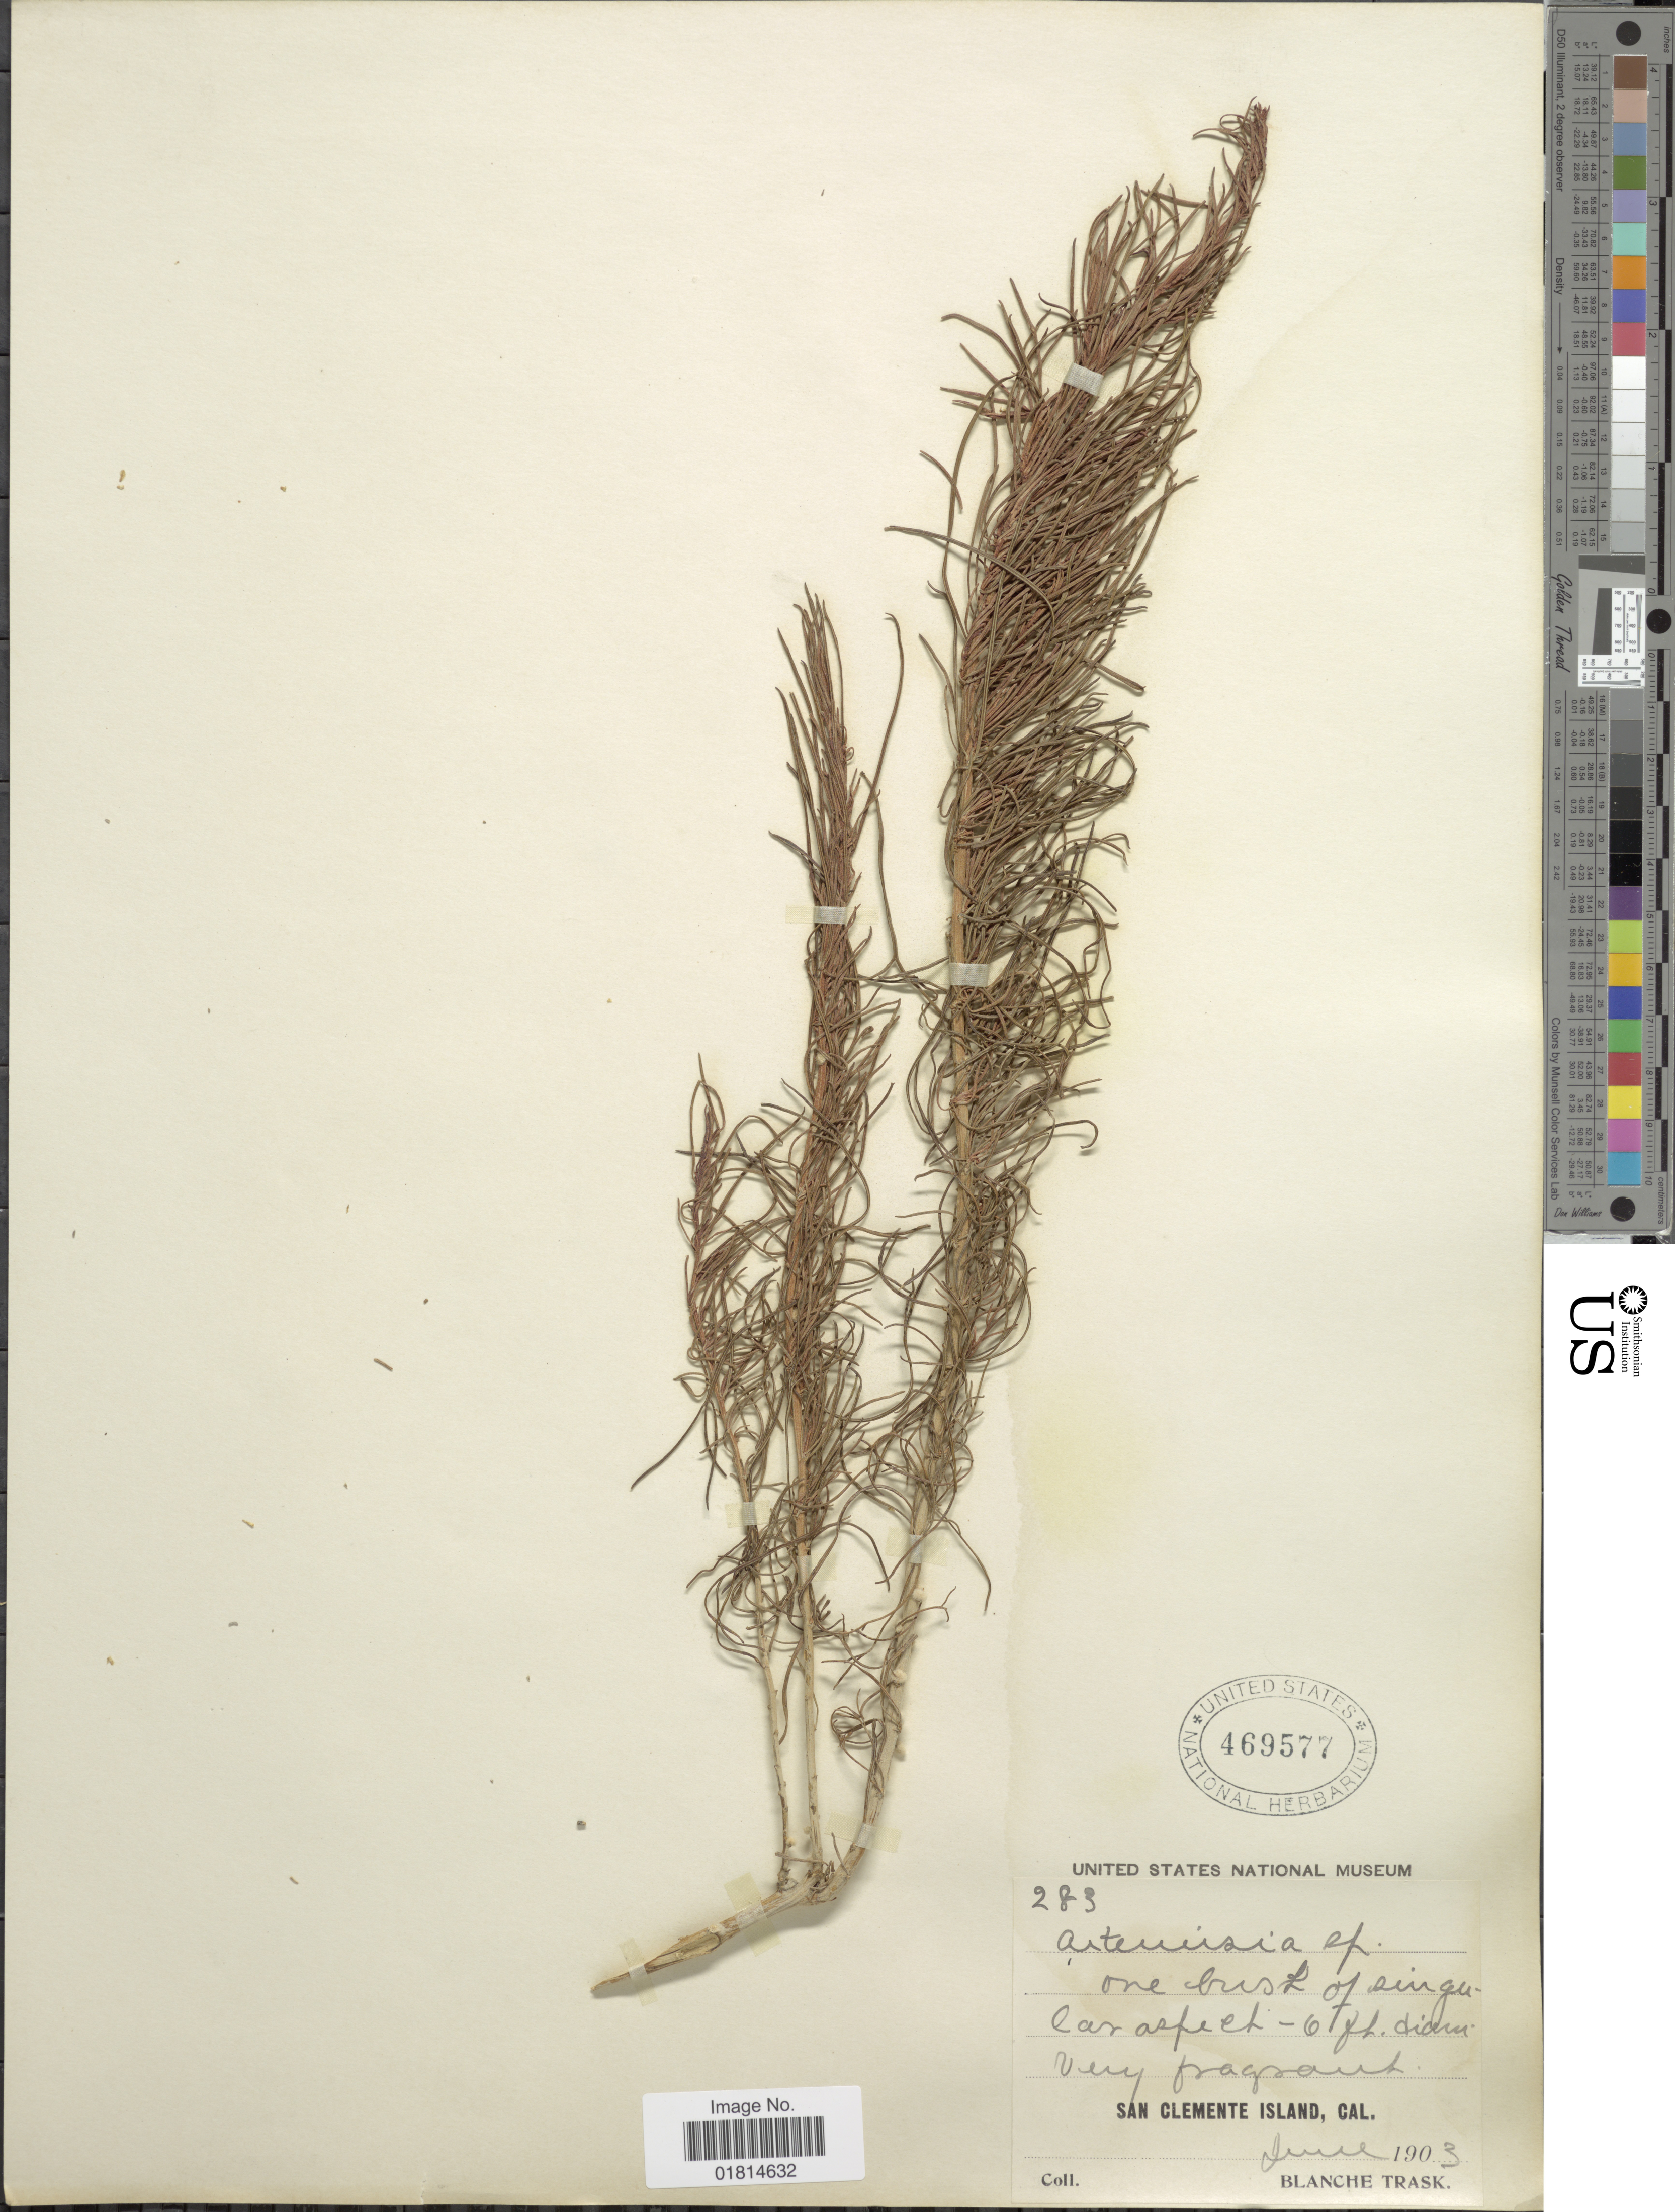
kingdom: Plantae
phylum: Tracheophyta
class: Magnoliopsida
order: Asterales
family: Asteraceae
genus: Artemisia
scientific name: Artemisia californica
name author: Less.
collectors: B. Trask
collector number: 283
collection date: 1903-06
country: United States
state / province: California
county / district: Los Angeles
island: San Clemente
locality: San Clemente Island, Cal.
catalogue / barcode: US 469577